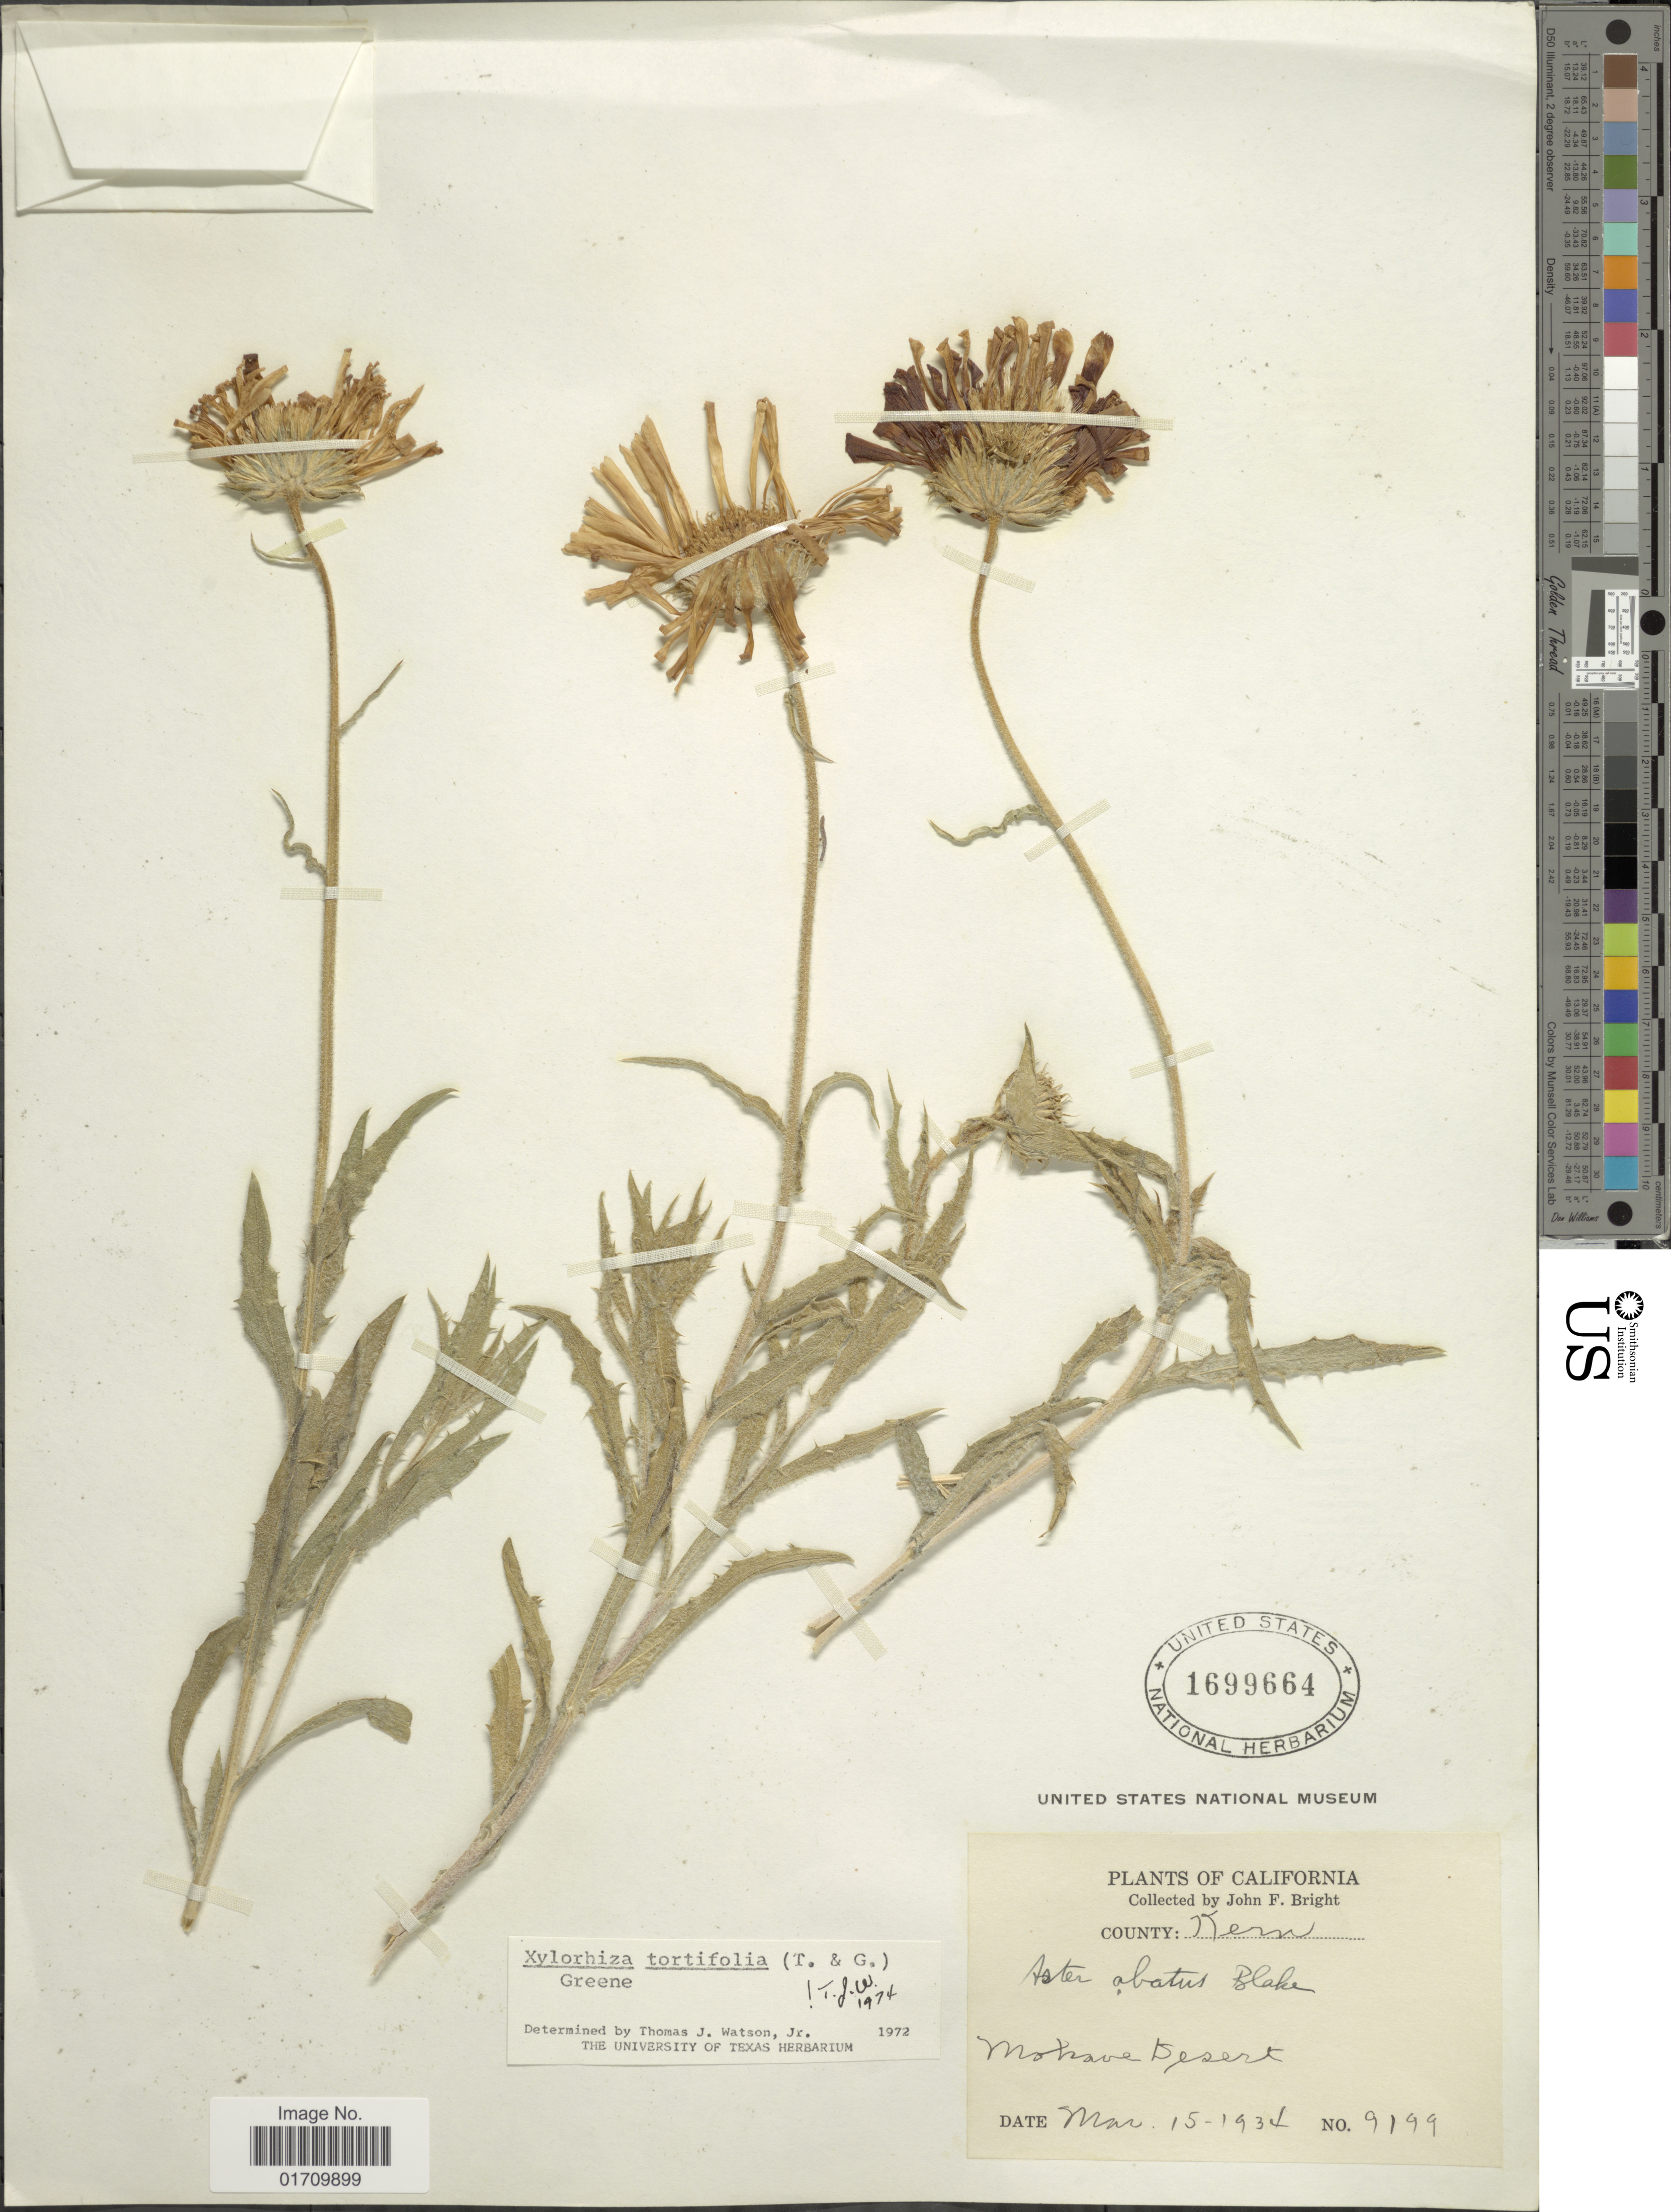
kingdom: Plantae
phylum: Tracheophyta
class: Magnoliopsida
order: Asterales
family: Asteraceae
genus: Xylorhiza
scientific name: Xylorhiza tortifolia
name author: (Torr. & A. Gray) Greene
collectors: J. Bright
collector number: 9199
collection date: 1934-03-15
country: United States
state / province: California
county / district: Kern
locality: County Kern, Mohave Desert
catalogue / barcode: US 1699664